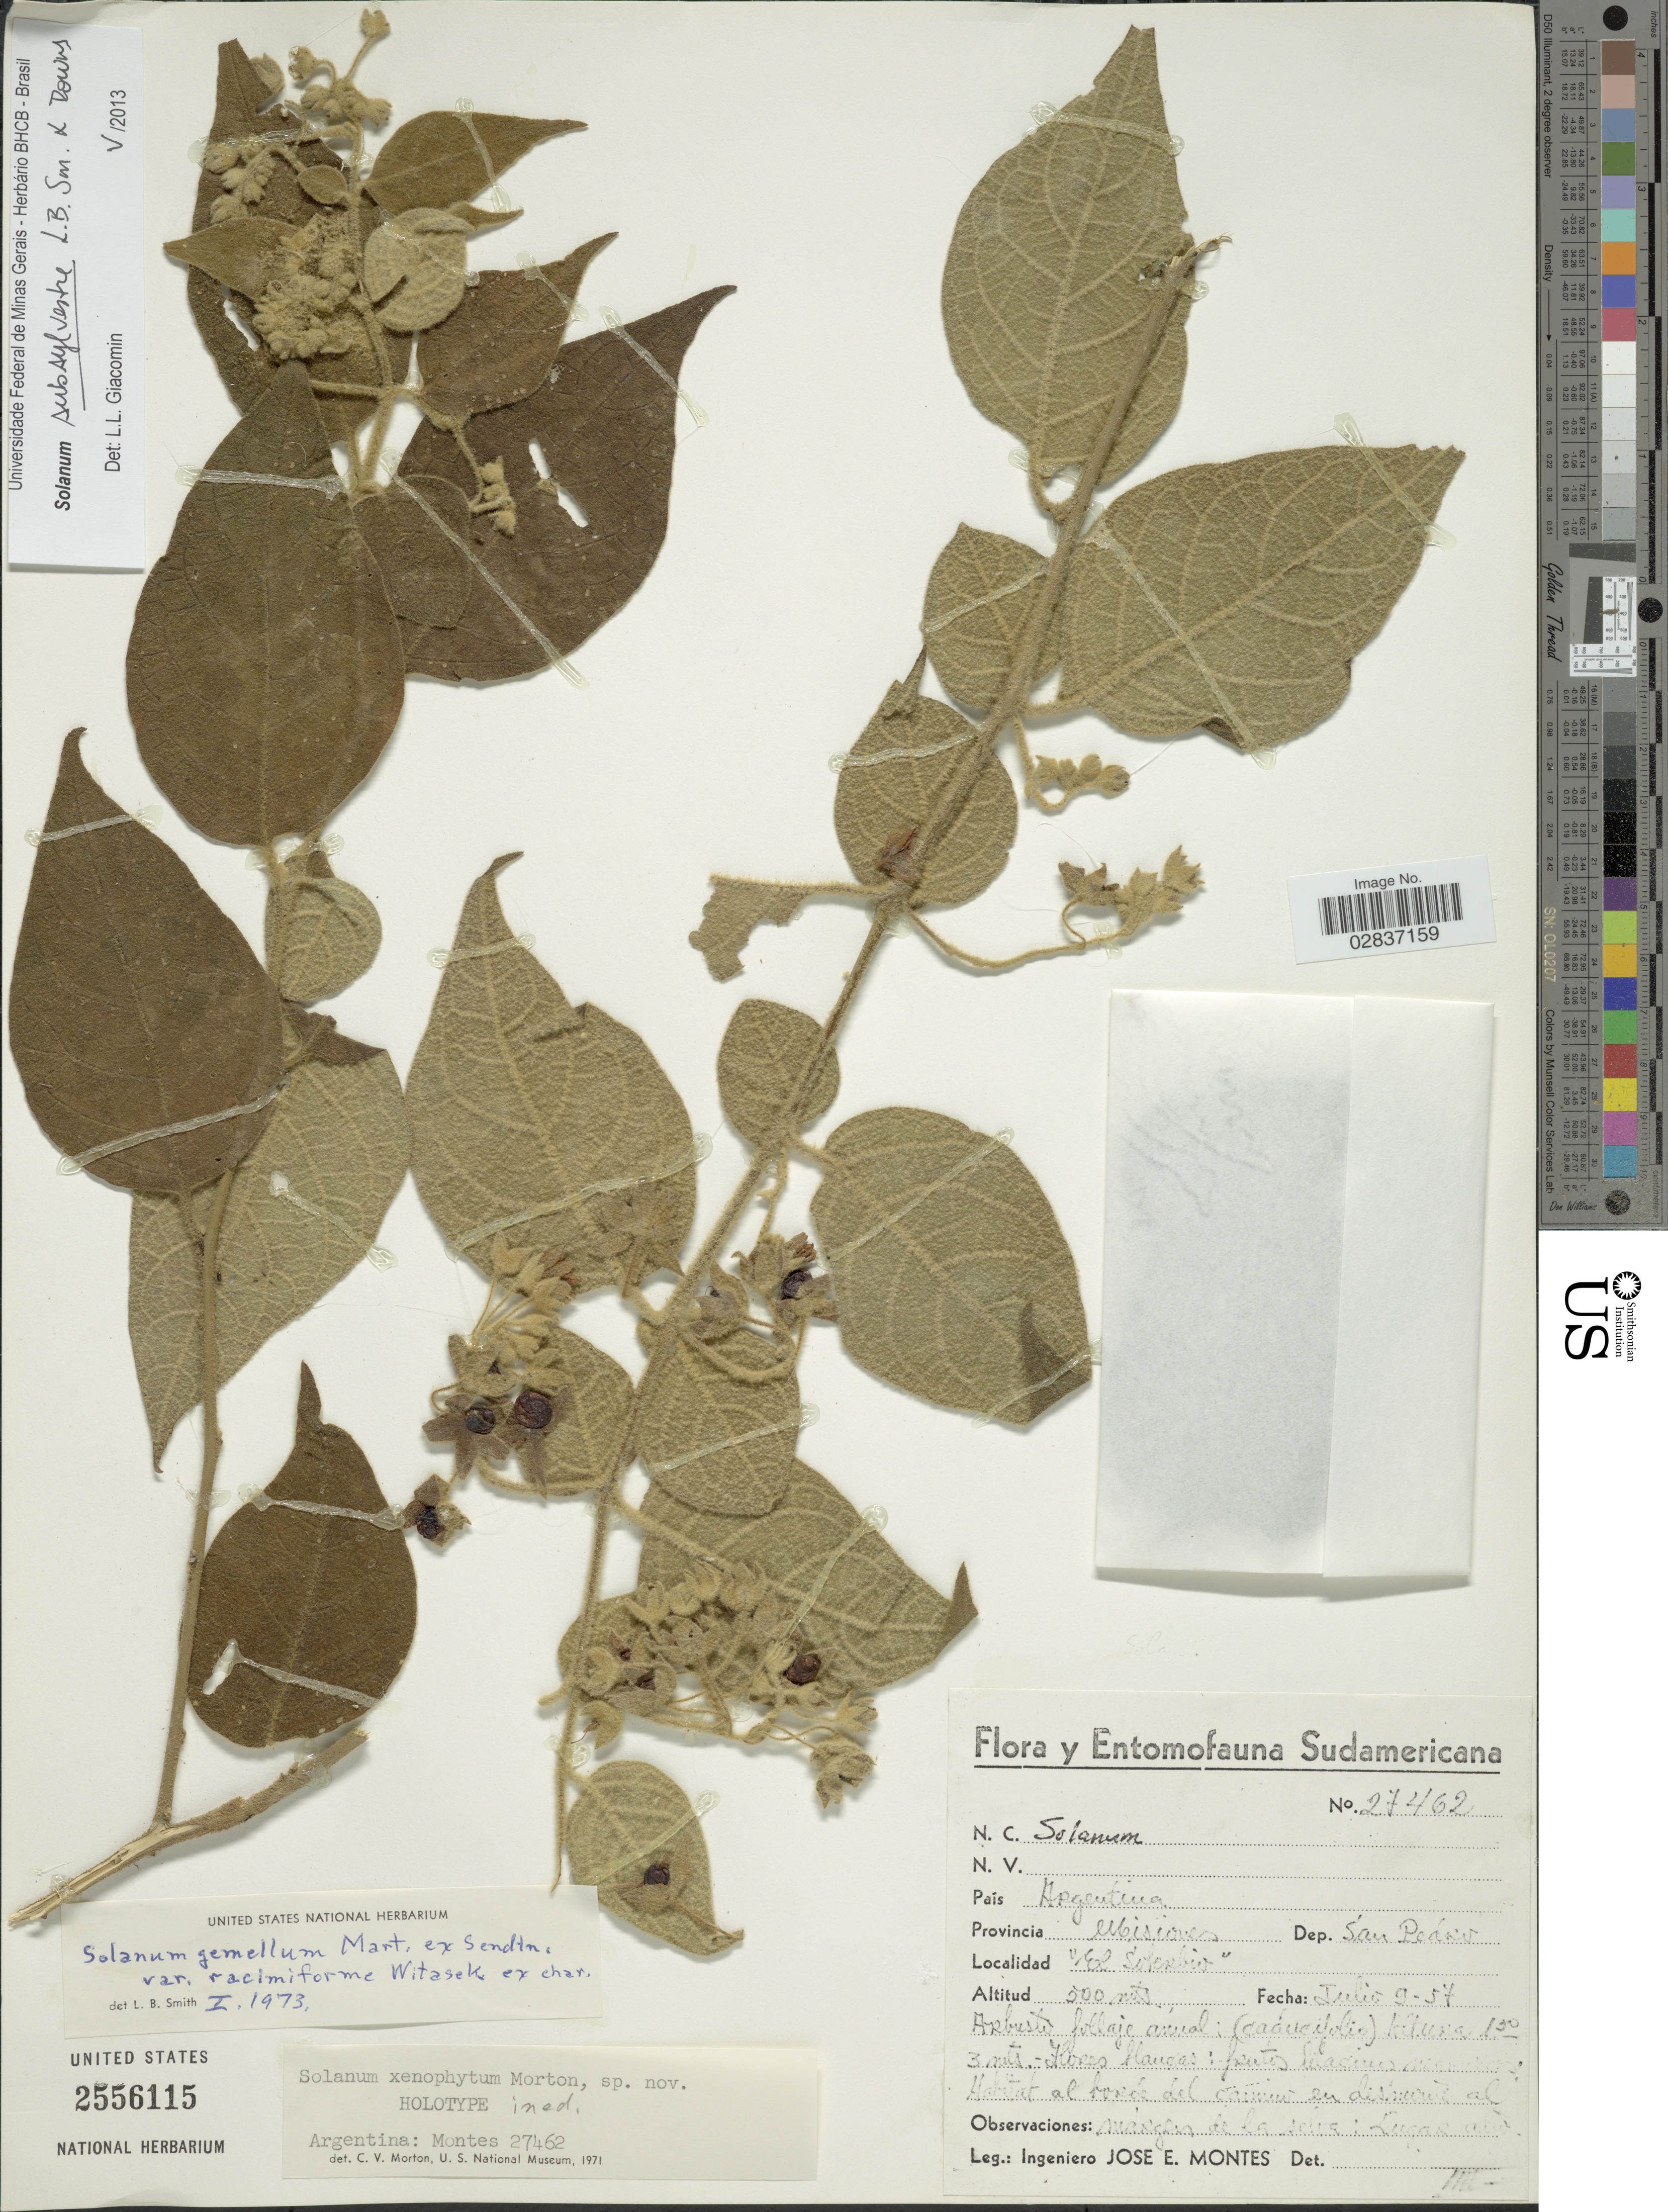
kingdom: Plantae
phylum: Tracheophyta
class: Magnoliopsida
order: Solanales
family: Solanaceae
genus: Solanum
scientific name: Solanum subsylvestris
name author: L.B. Sm. & Downs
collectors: J. E. Montes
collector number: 27462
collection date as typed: Transcribed d/m/y: 9/7/57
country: Argentina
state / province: Misiones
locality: Provincia Misiones, Dep. San Pedro, "El Soberbio".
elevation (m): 500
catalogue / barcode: US 2556115